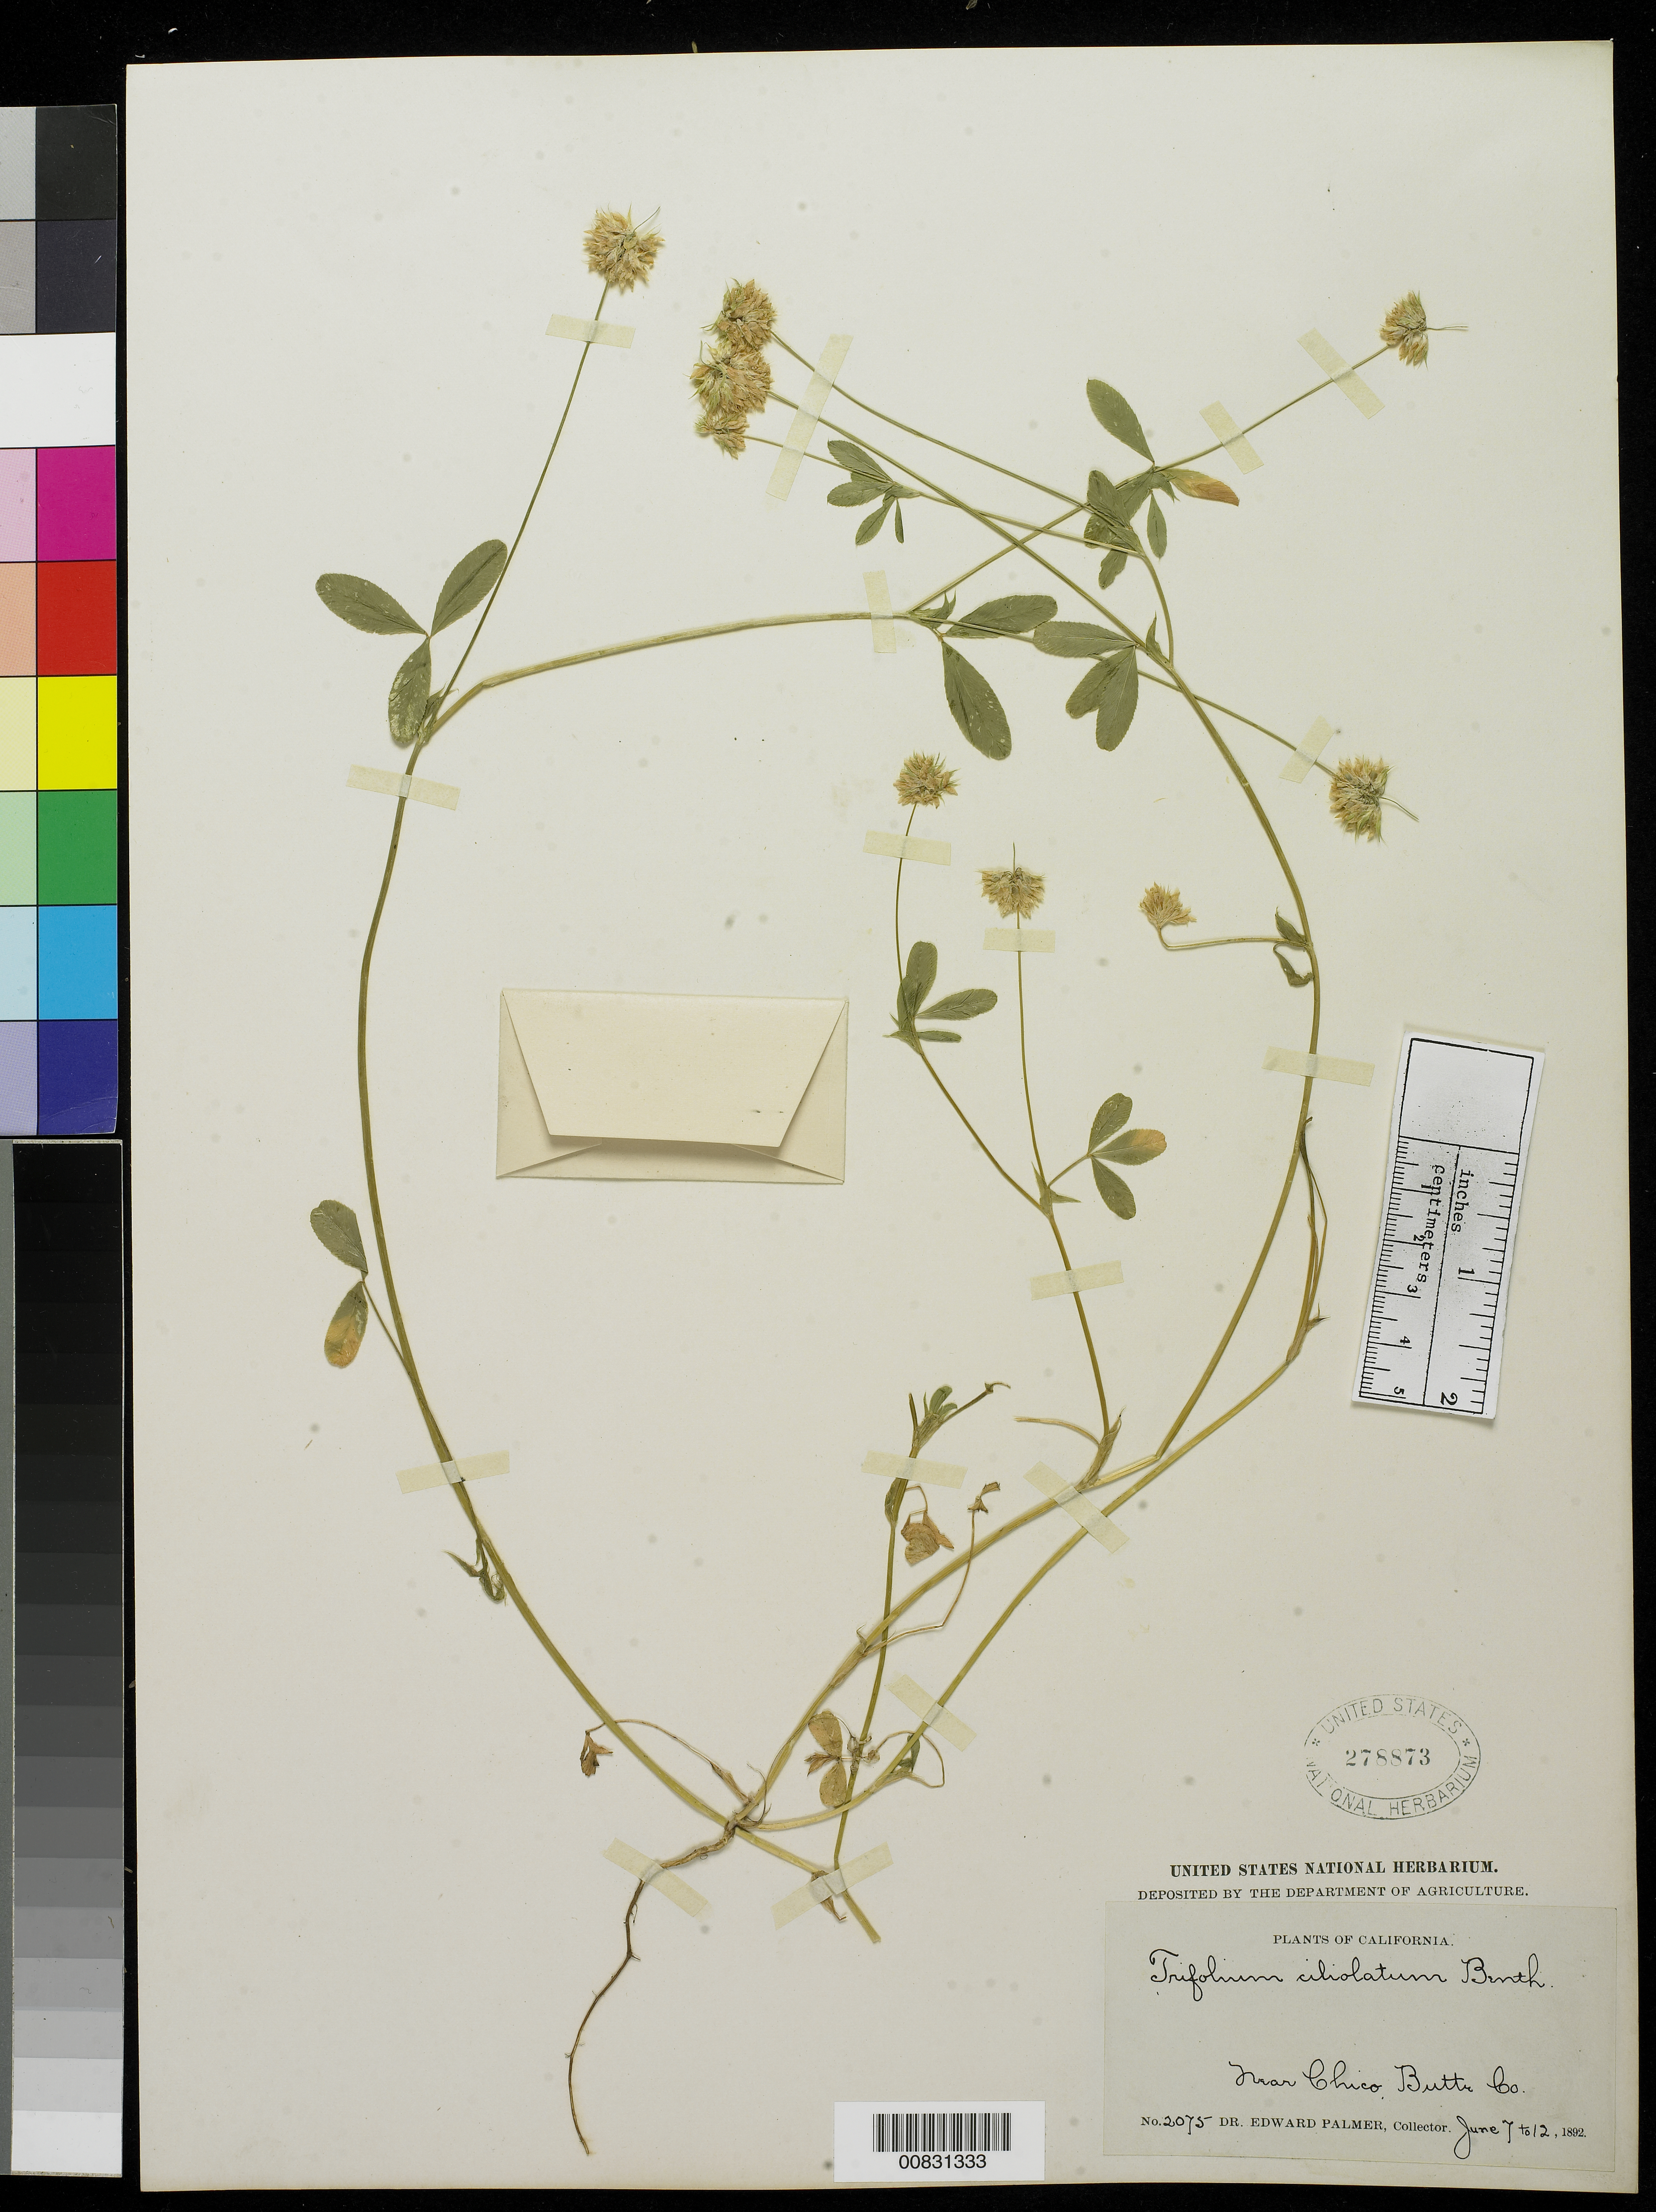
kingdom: Plantae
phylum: Tracheophyta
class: Magnoliopsida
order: Fabales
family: Fabaceae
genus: Trifolium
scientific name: Trifolium ciliolatum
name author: Benth.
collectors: E. Palmer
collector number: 2075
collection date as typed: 07 Jun 1892 to 12 Jun 1892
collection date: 1892-06-07/1892-06-12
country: United States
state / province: California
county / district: Butte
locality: Near Chico, Butte County, California.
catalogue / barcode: US 278873